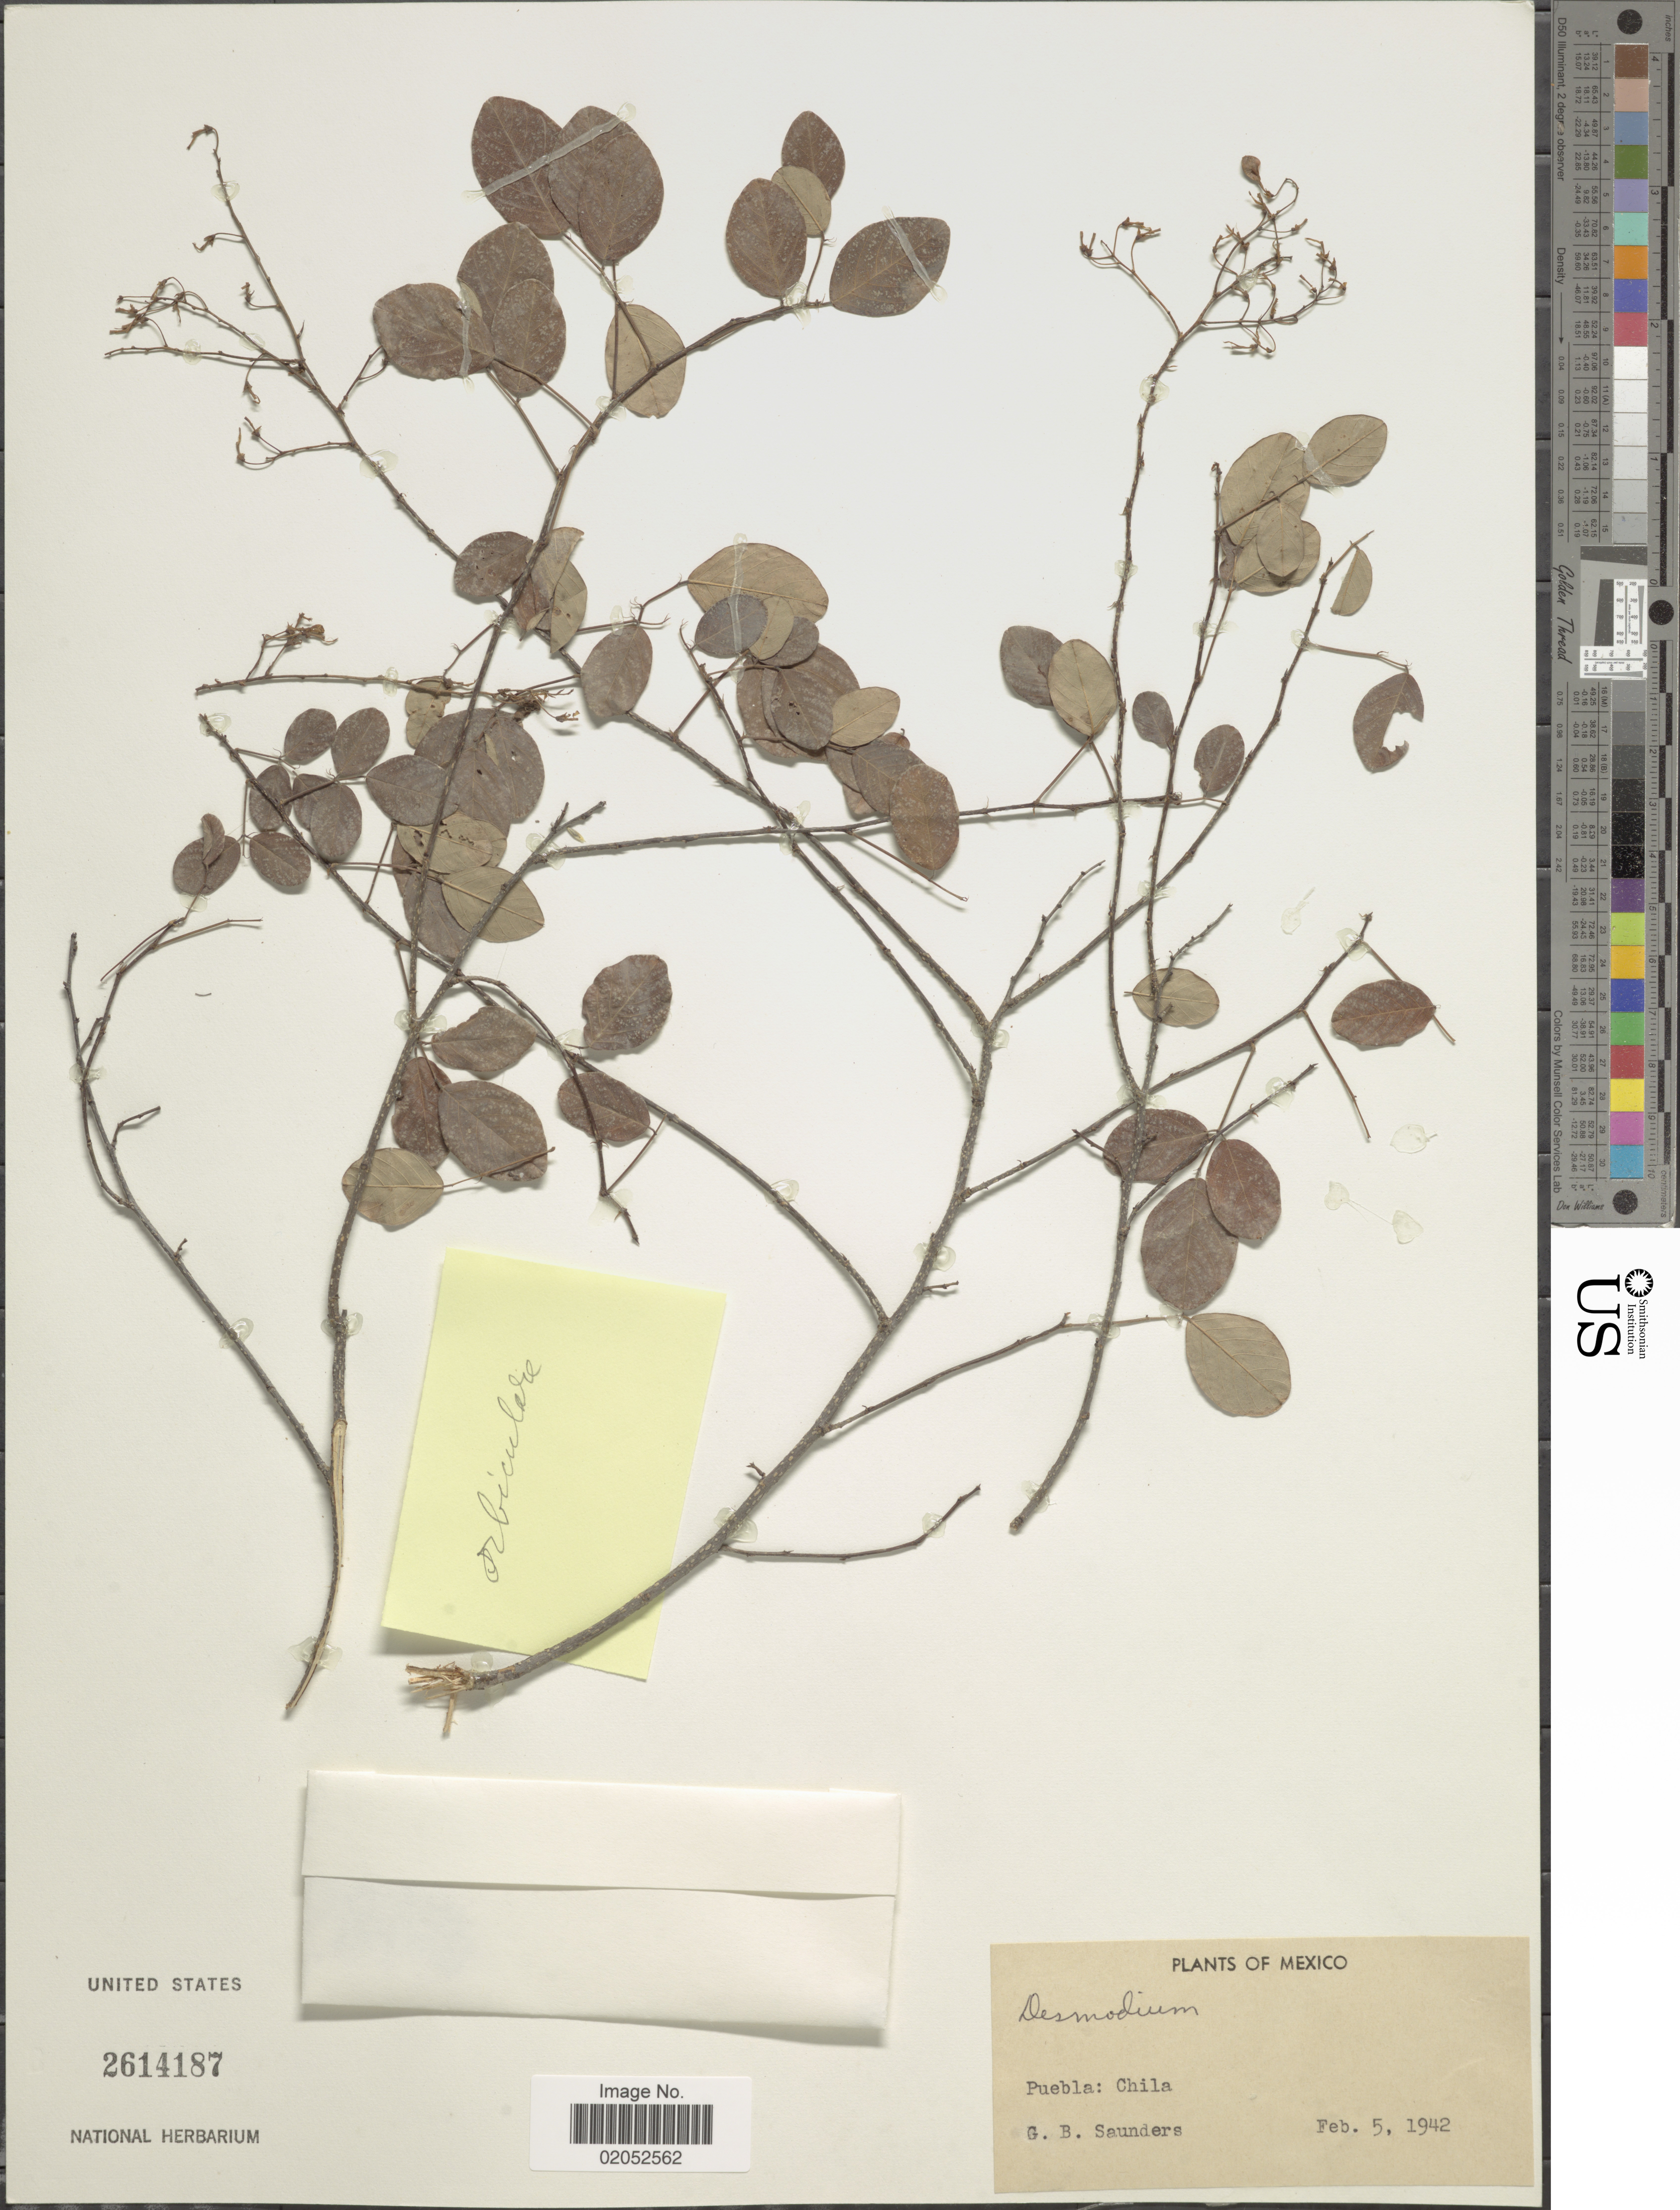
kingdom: Plantae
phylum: Tracheophyta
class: Magnoliopsida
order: Fabales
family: Fabaceae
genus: Desmodium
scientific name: Desmodium orbiculare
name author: Schltdl.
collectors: G. B. Saunders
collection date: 1942-02-05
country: Mexico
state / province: Puebla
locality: Puebla, : Chila.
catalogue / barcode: US 2614187